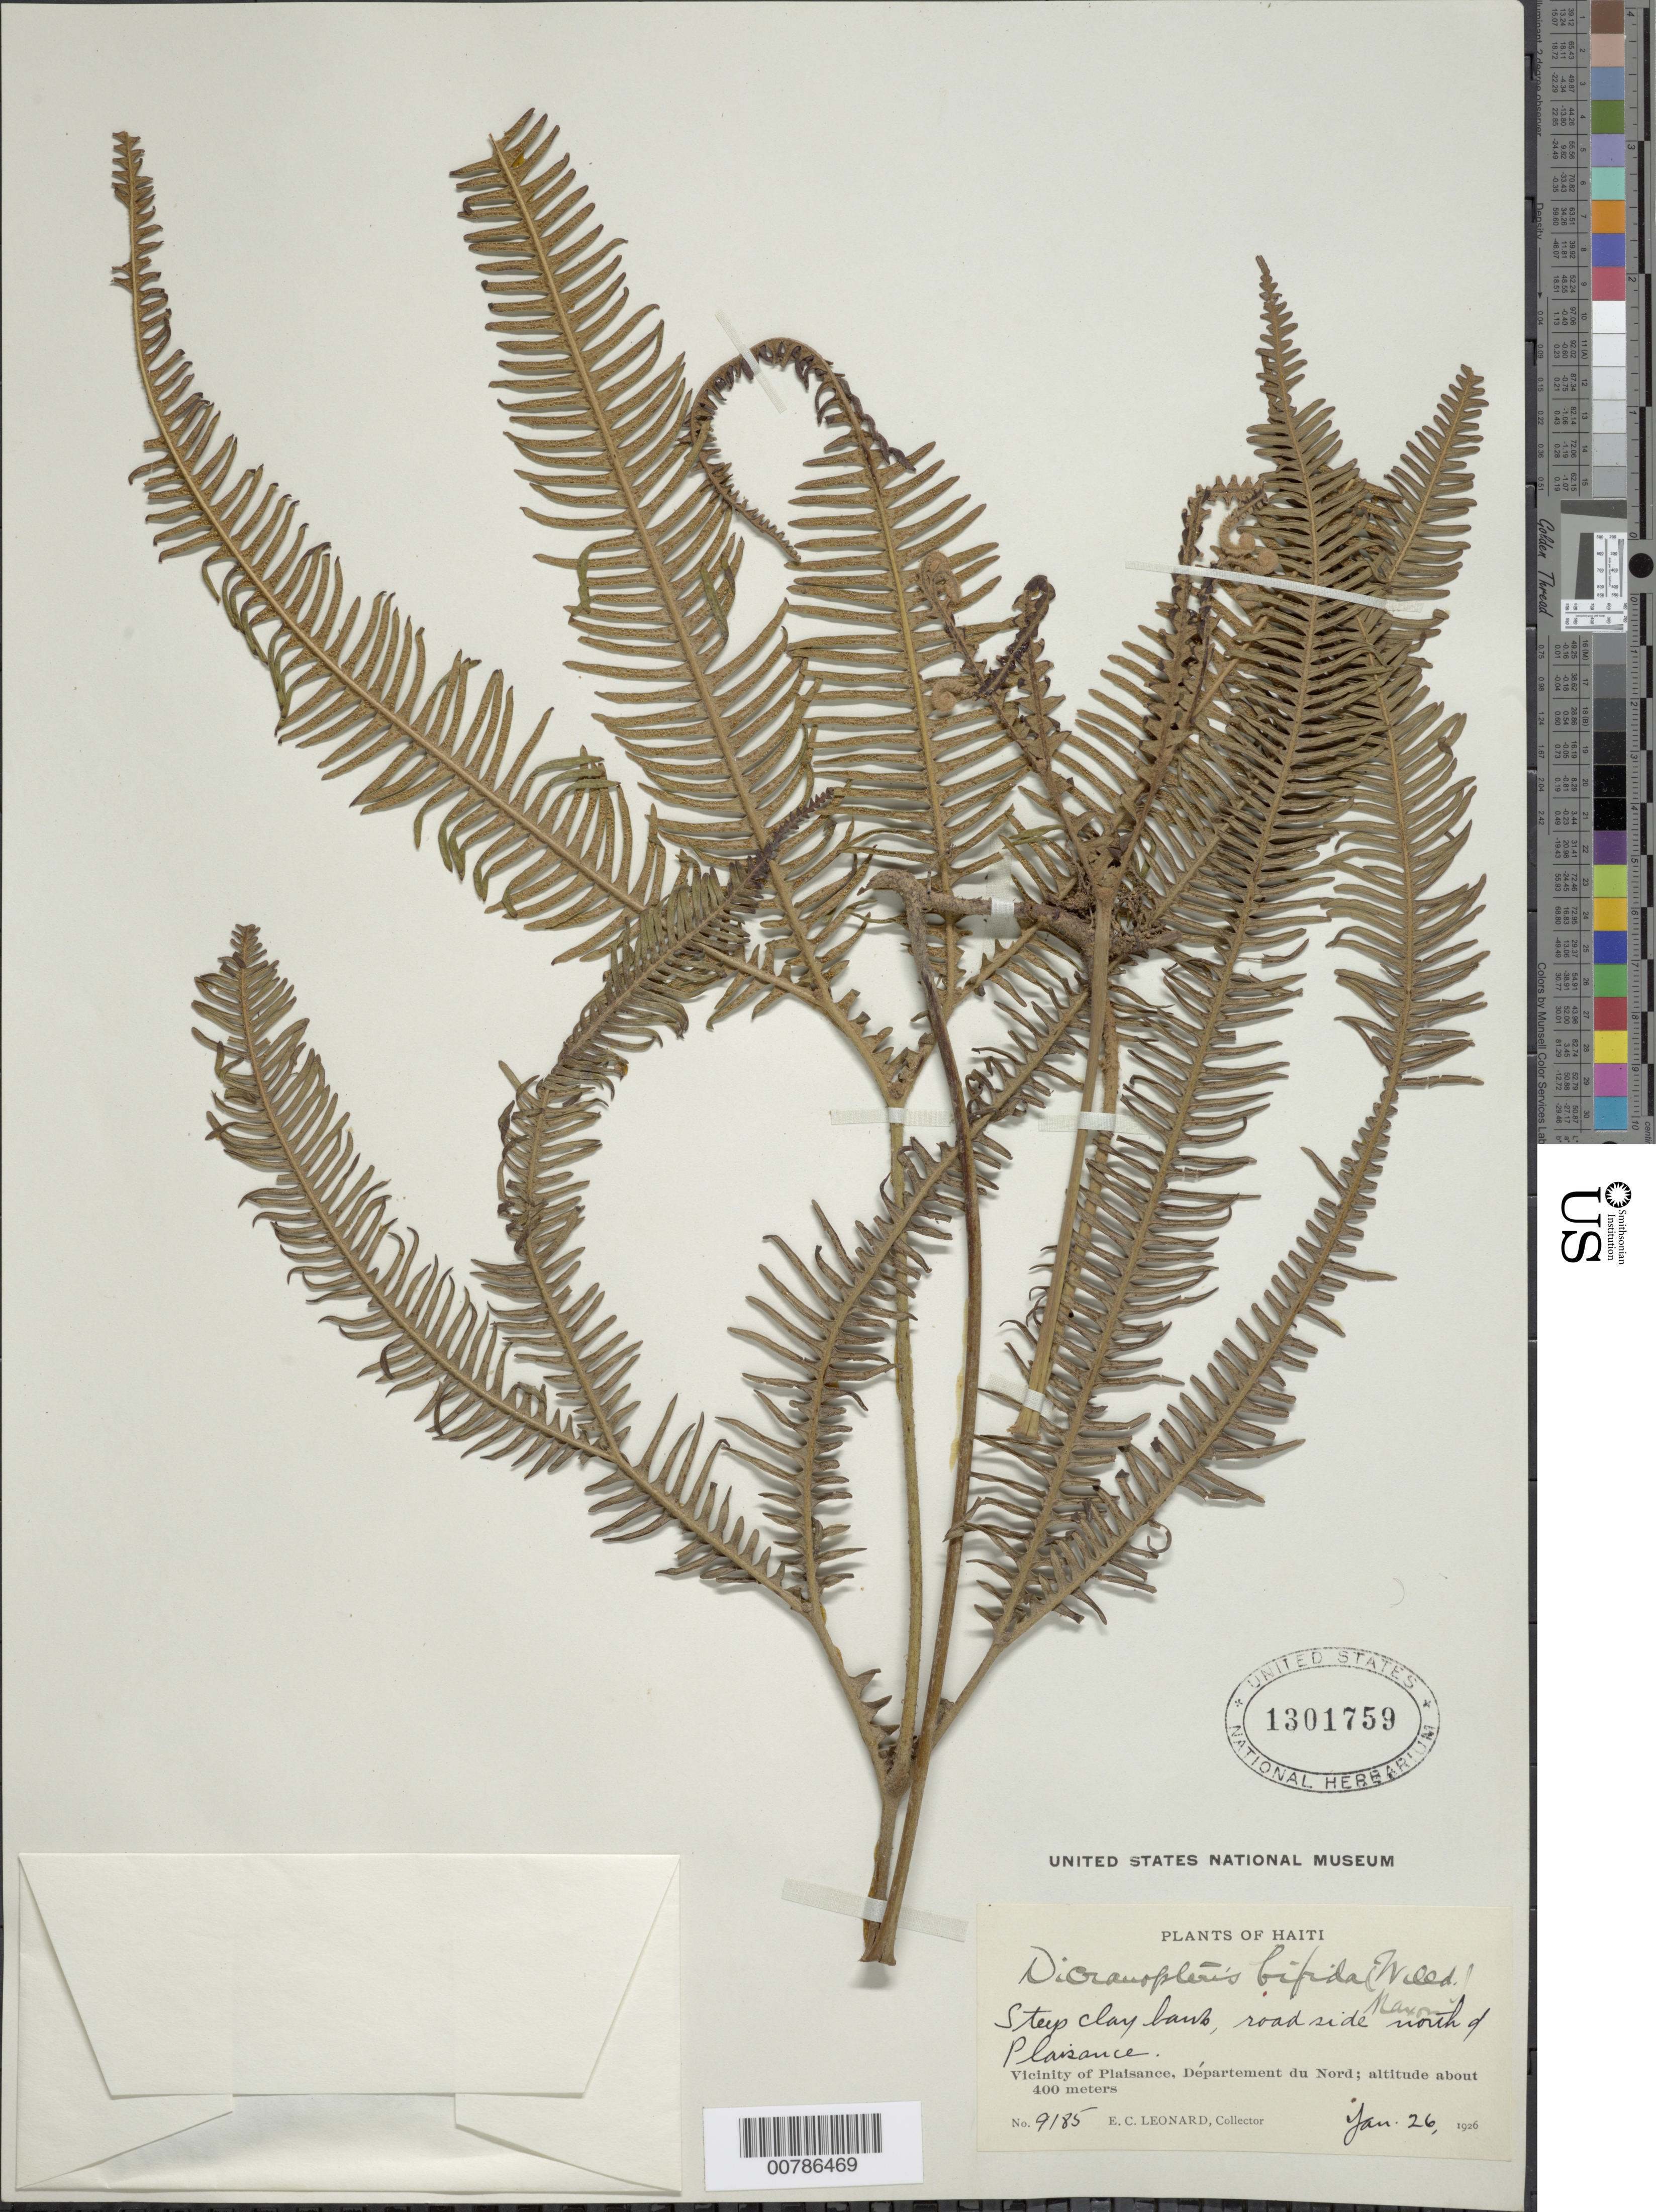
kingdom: Plantae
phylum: Tracheophyta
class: Polypodiopsida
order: Gleicheniales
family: Gleicheniaceae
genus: Sticherus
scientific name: Sticherus bifidus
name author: (Willd.) Ching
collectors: E. C. Leonard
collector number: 9185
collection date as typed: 26 Jan 1926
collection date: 1926-01-26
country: Haiti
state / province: Nord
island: Hispaniola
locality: Plaisance, N of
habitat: Steep clay bank, roadside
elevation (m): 400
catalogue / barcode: US 1301759